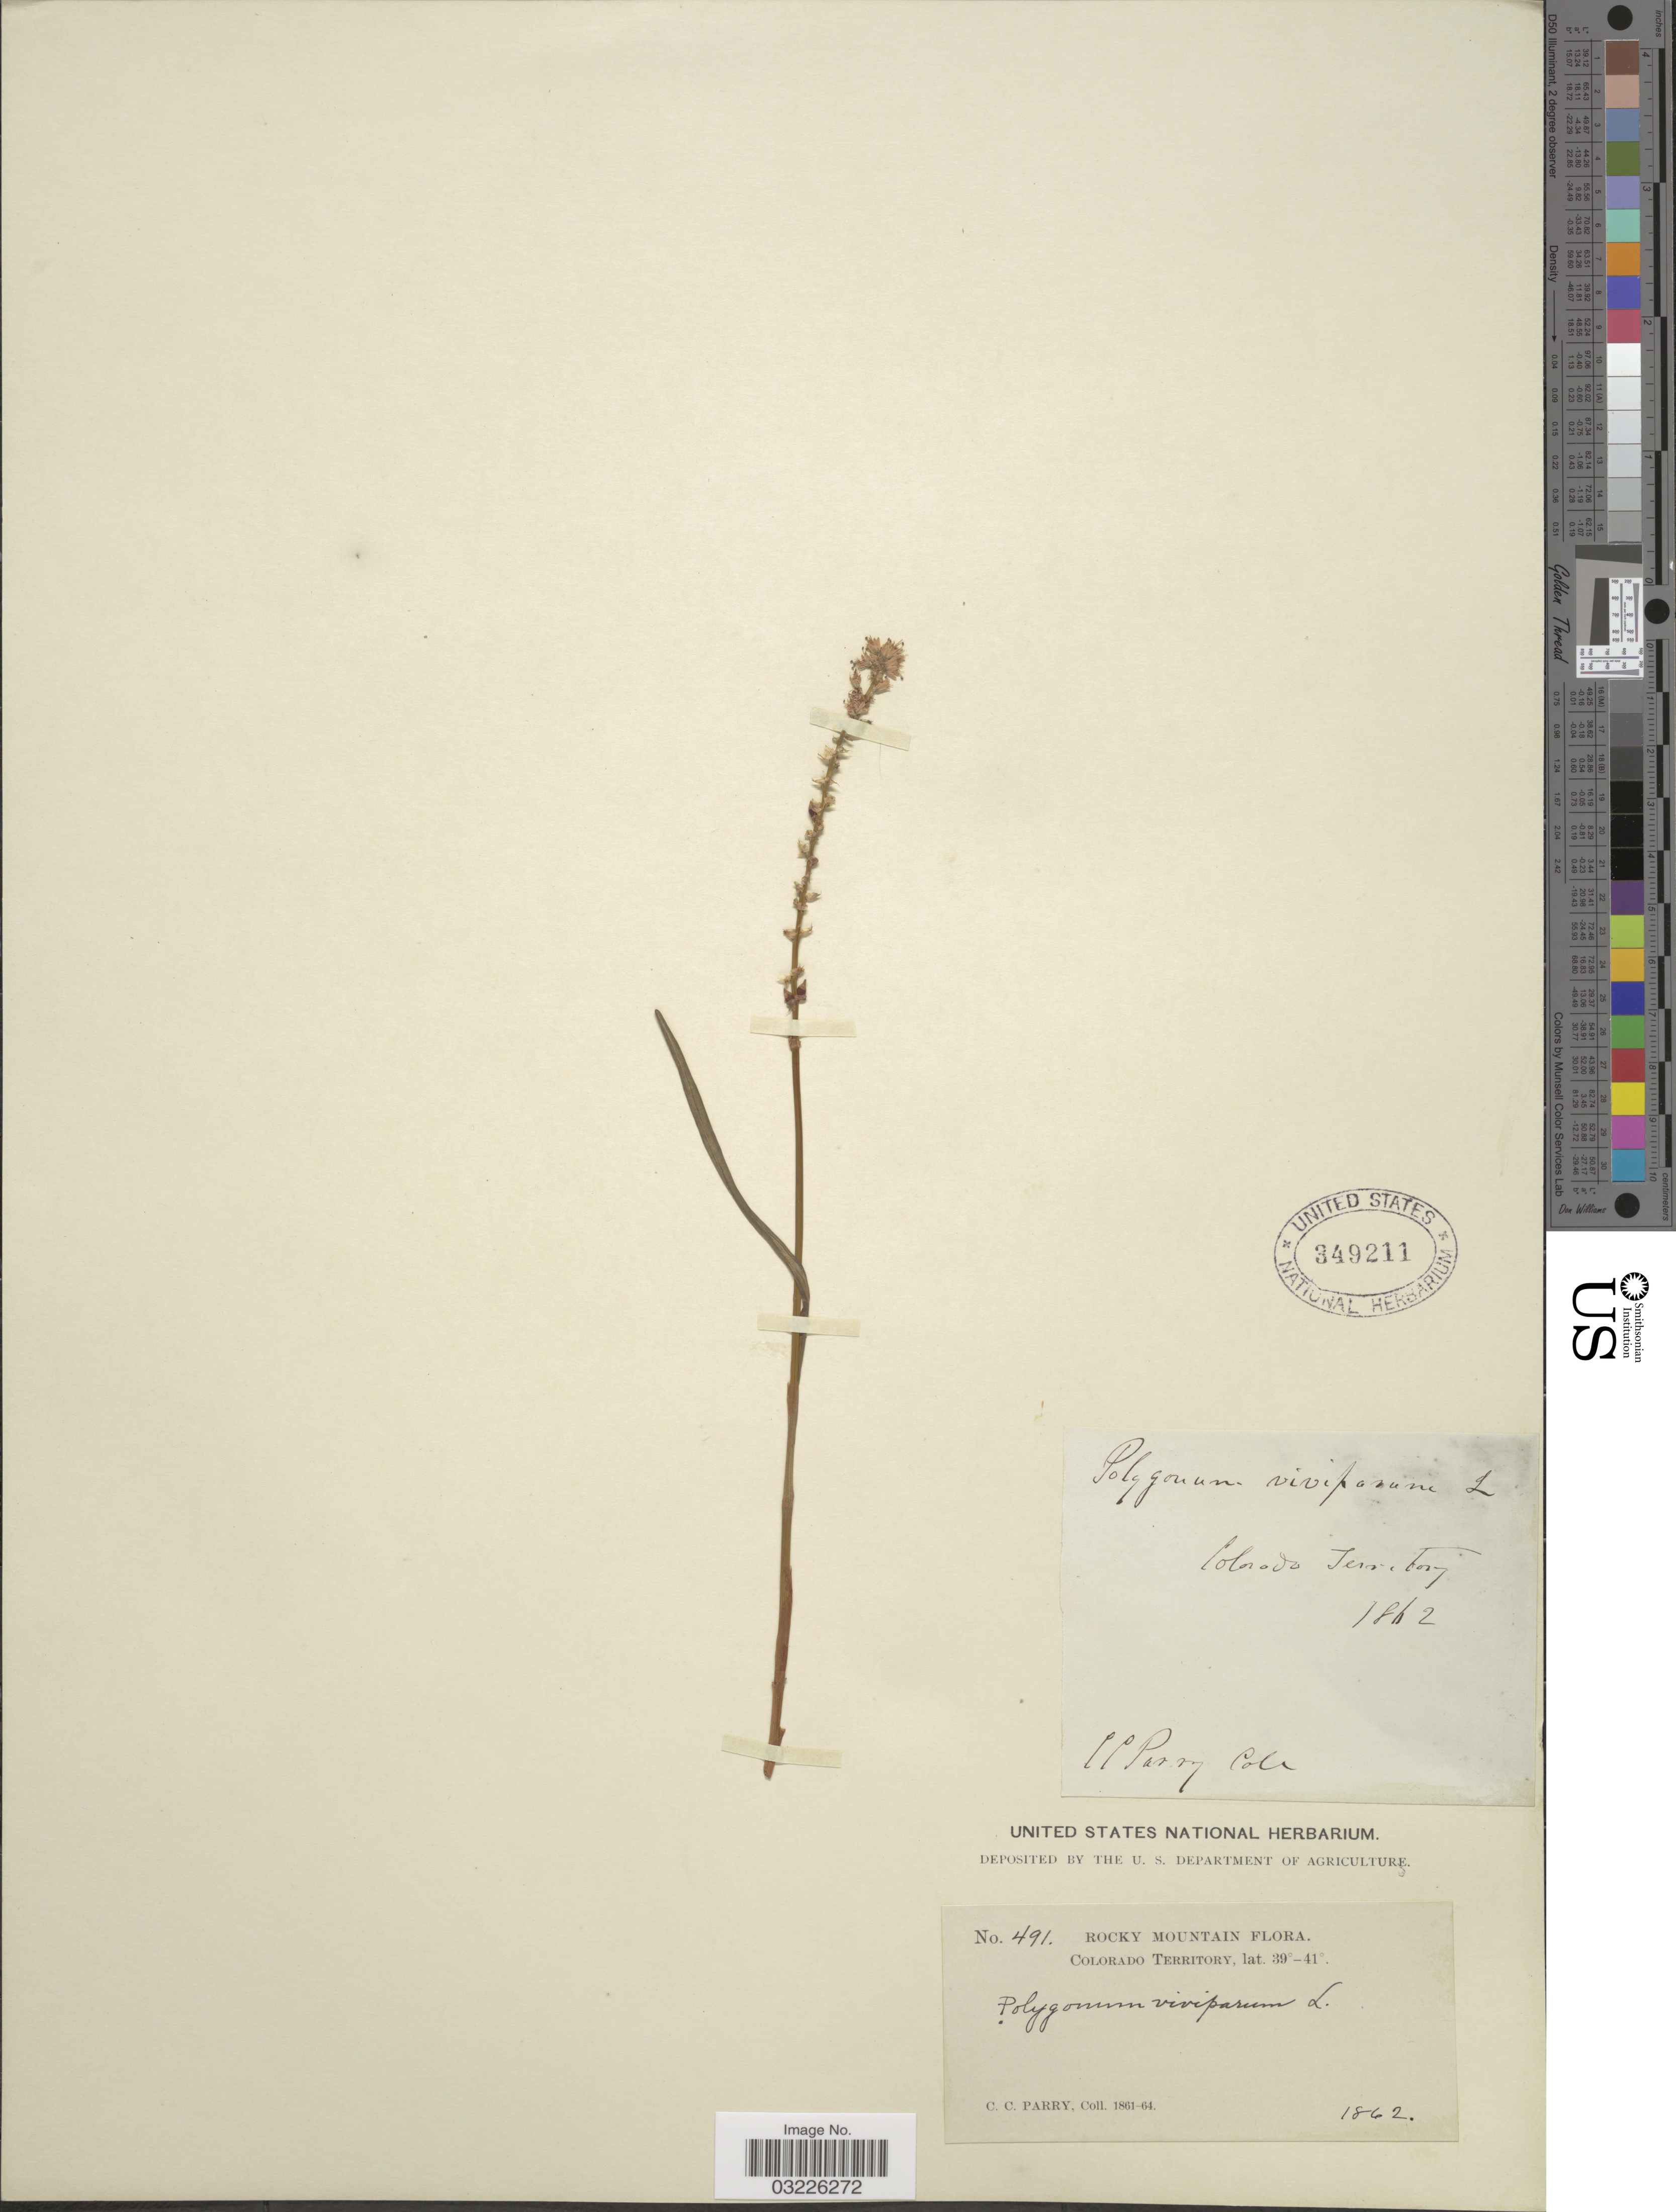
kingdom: Plantae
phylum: Tracheophyta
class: Magnoliopsida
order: Caryophyllales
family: Polygonaceae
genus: Bistorta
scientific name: Bistorta vivipara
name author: (L.) Delarbre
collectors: C. C. Parry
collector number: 491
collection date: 1862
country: United States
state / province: Colorado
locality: Rocky Mountain, Colorado Territory.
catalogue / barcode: US 349211